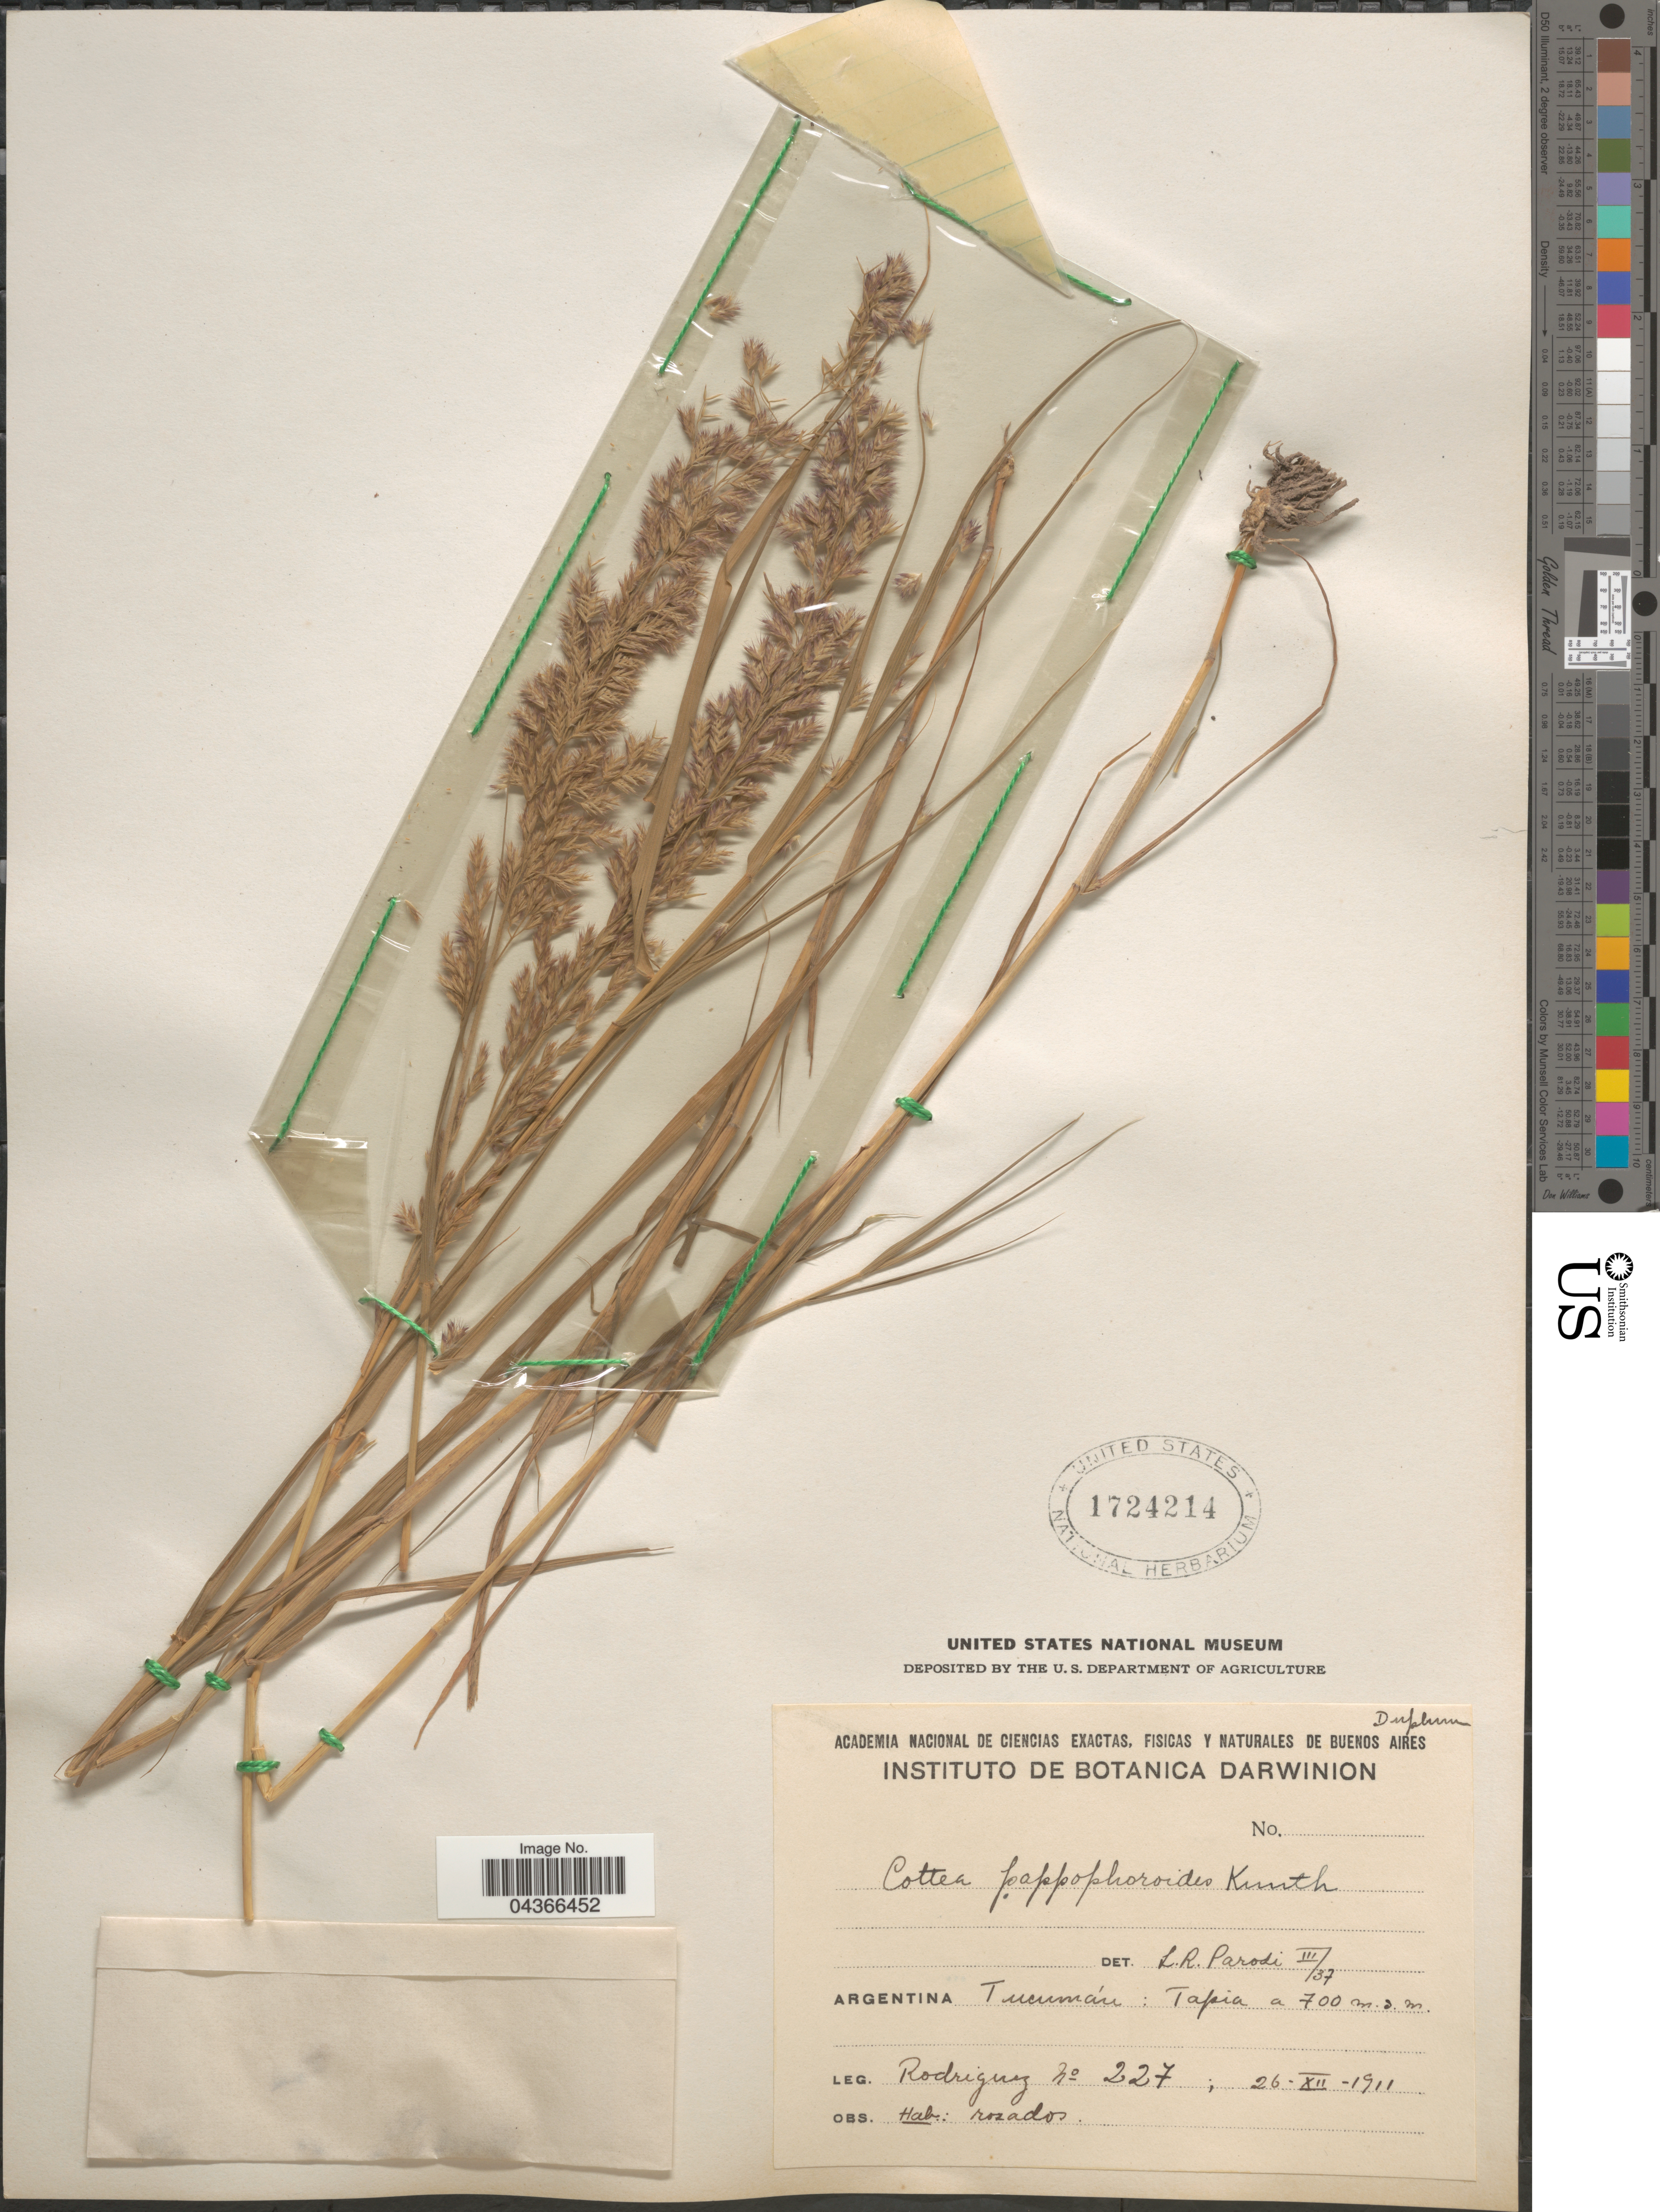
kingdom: Plantae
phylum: Tracheophyta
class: Liliopsida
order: Poales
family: Poaceae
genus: Cottea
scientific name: Cottea pappophoroides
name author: Kunth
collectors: Rodriguez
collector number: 227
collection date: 1911-12-26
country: Argentina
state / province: Tucuman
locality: Tapia.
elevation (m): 700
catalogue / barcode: US 1724214